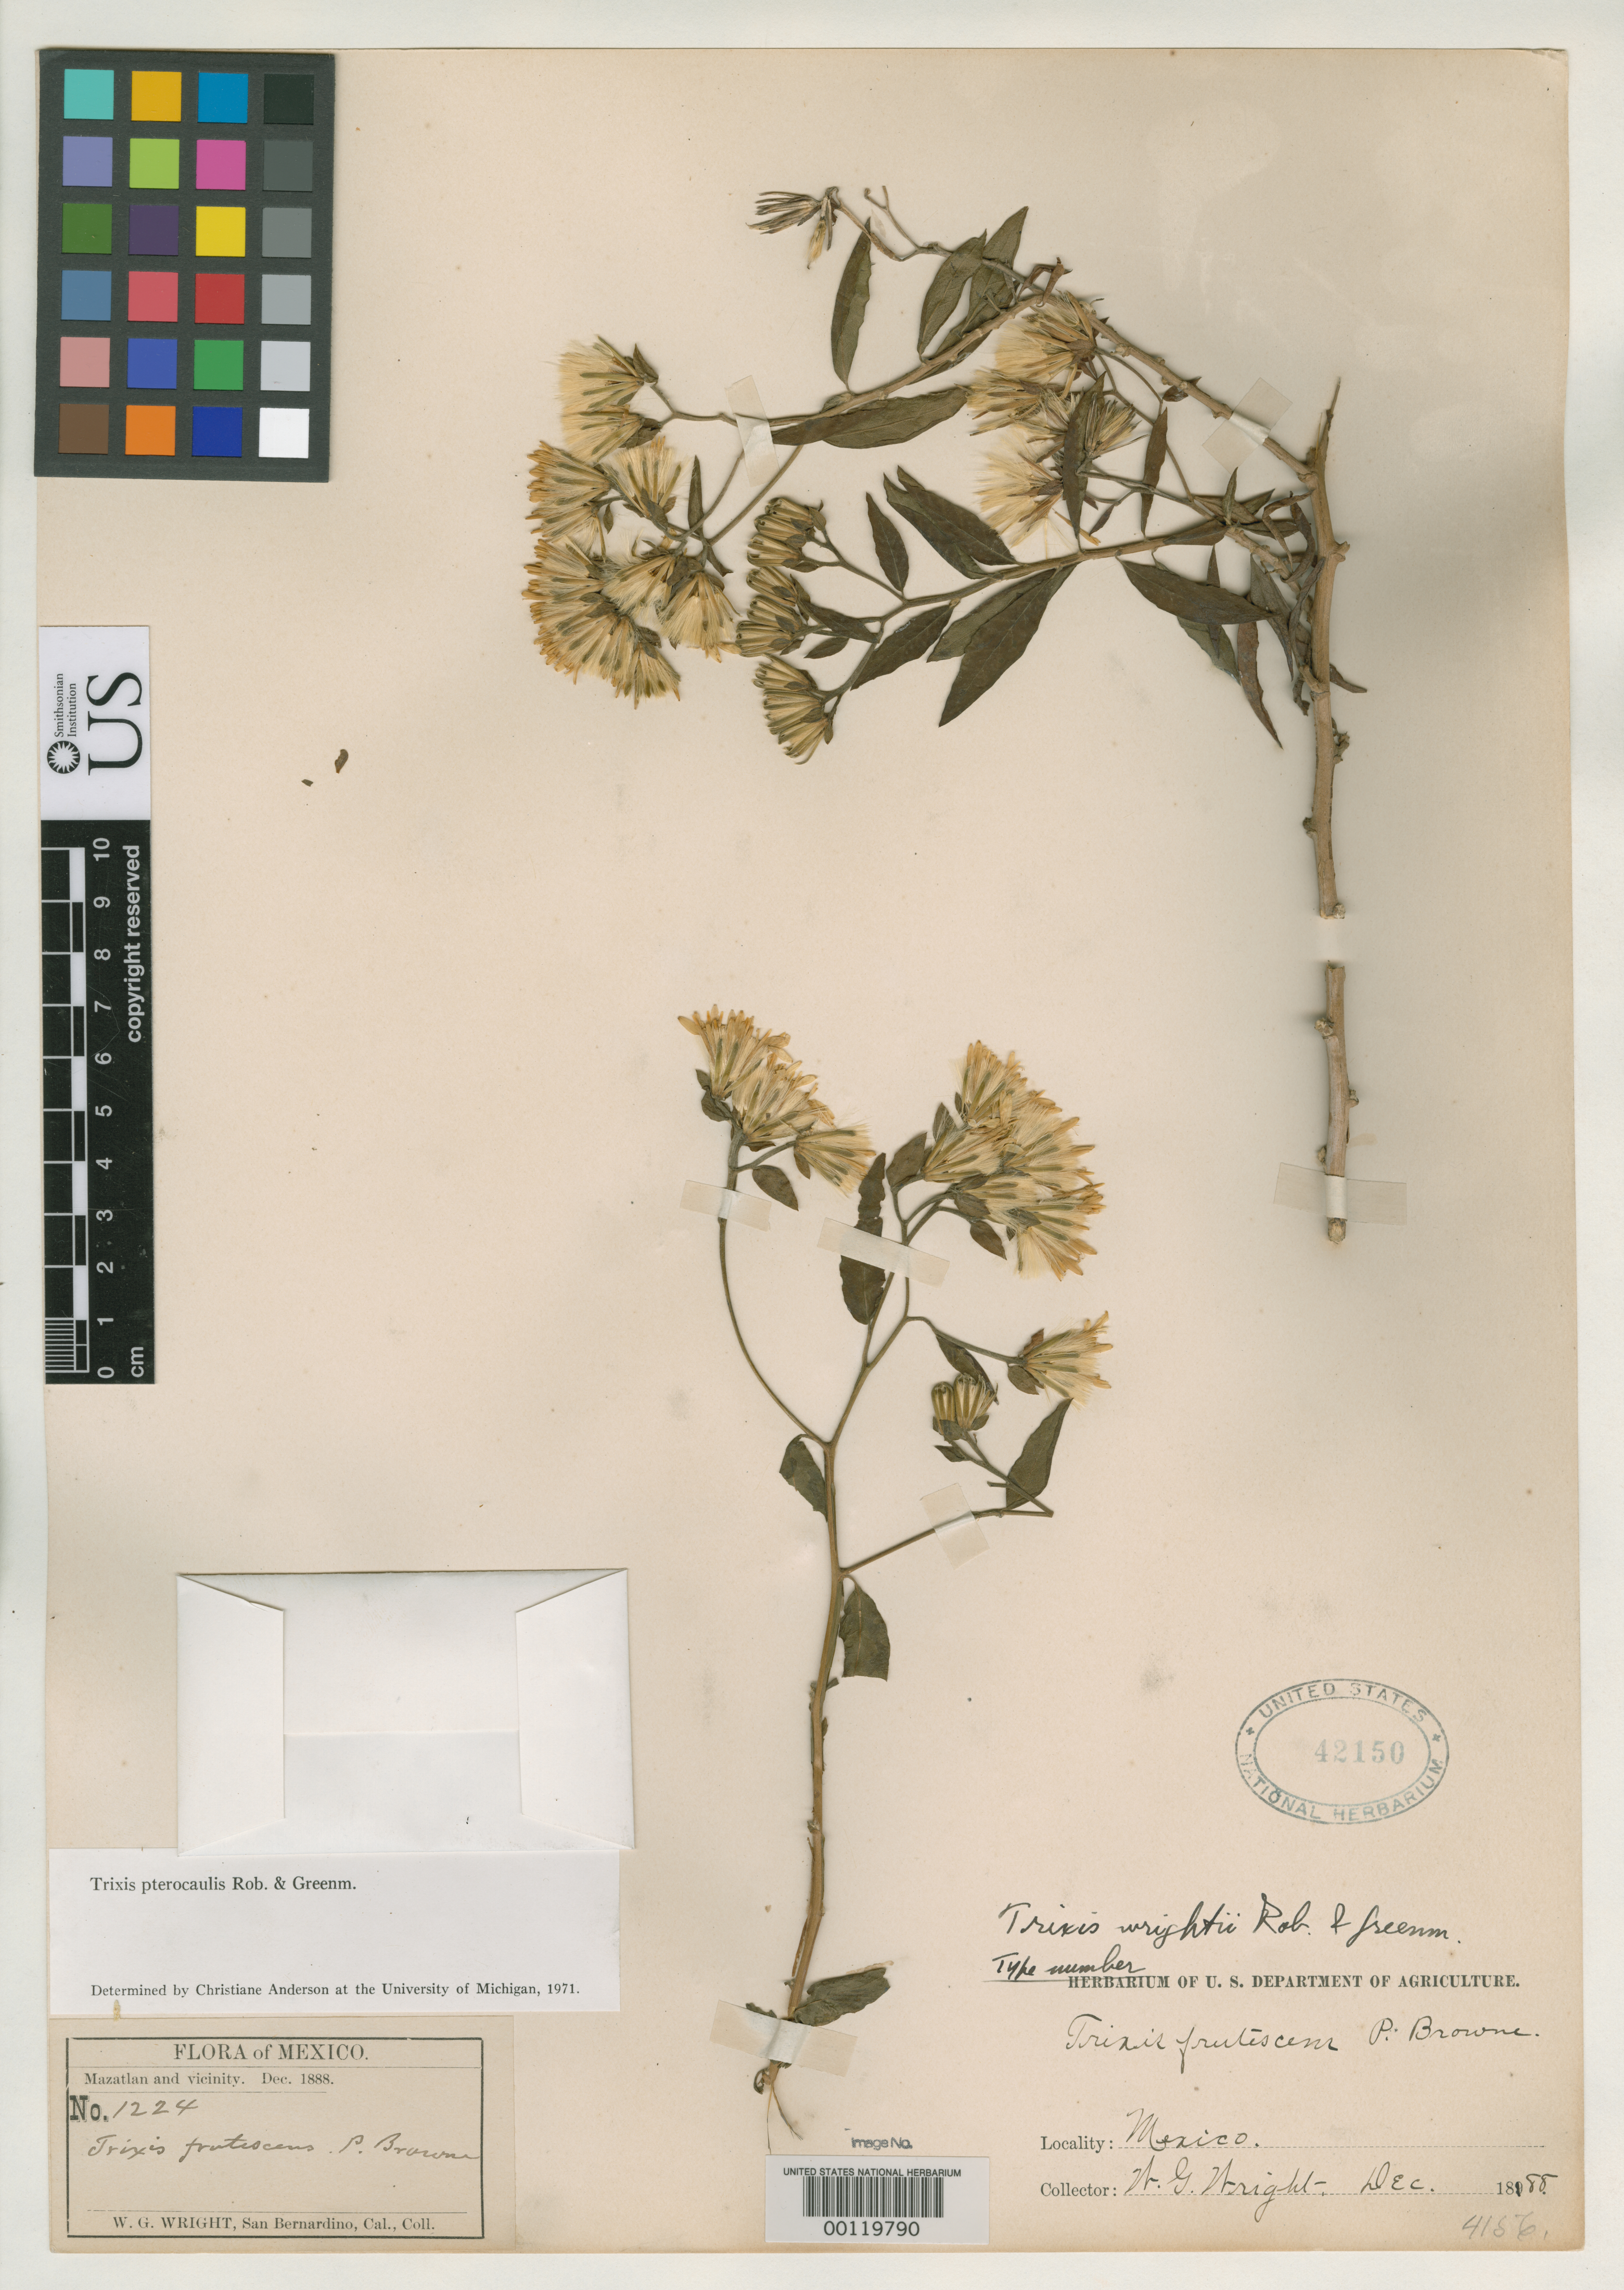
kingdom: Plantae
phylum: Tracheophyta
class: Magnoliopsida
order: Asterales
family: Asteraceae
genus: Trixis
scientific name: Trixis wrightii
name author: B.L. Rob. & Greenm.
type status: Isosyntype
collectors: W. G. Wright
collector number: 1224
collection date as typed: Jan 1889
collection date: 1889-01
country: Mexico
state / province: Sinaloa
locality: Near Mazatlan.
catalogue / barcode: US 42150